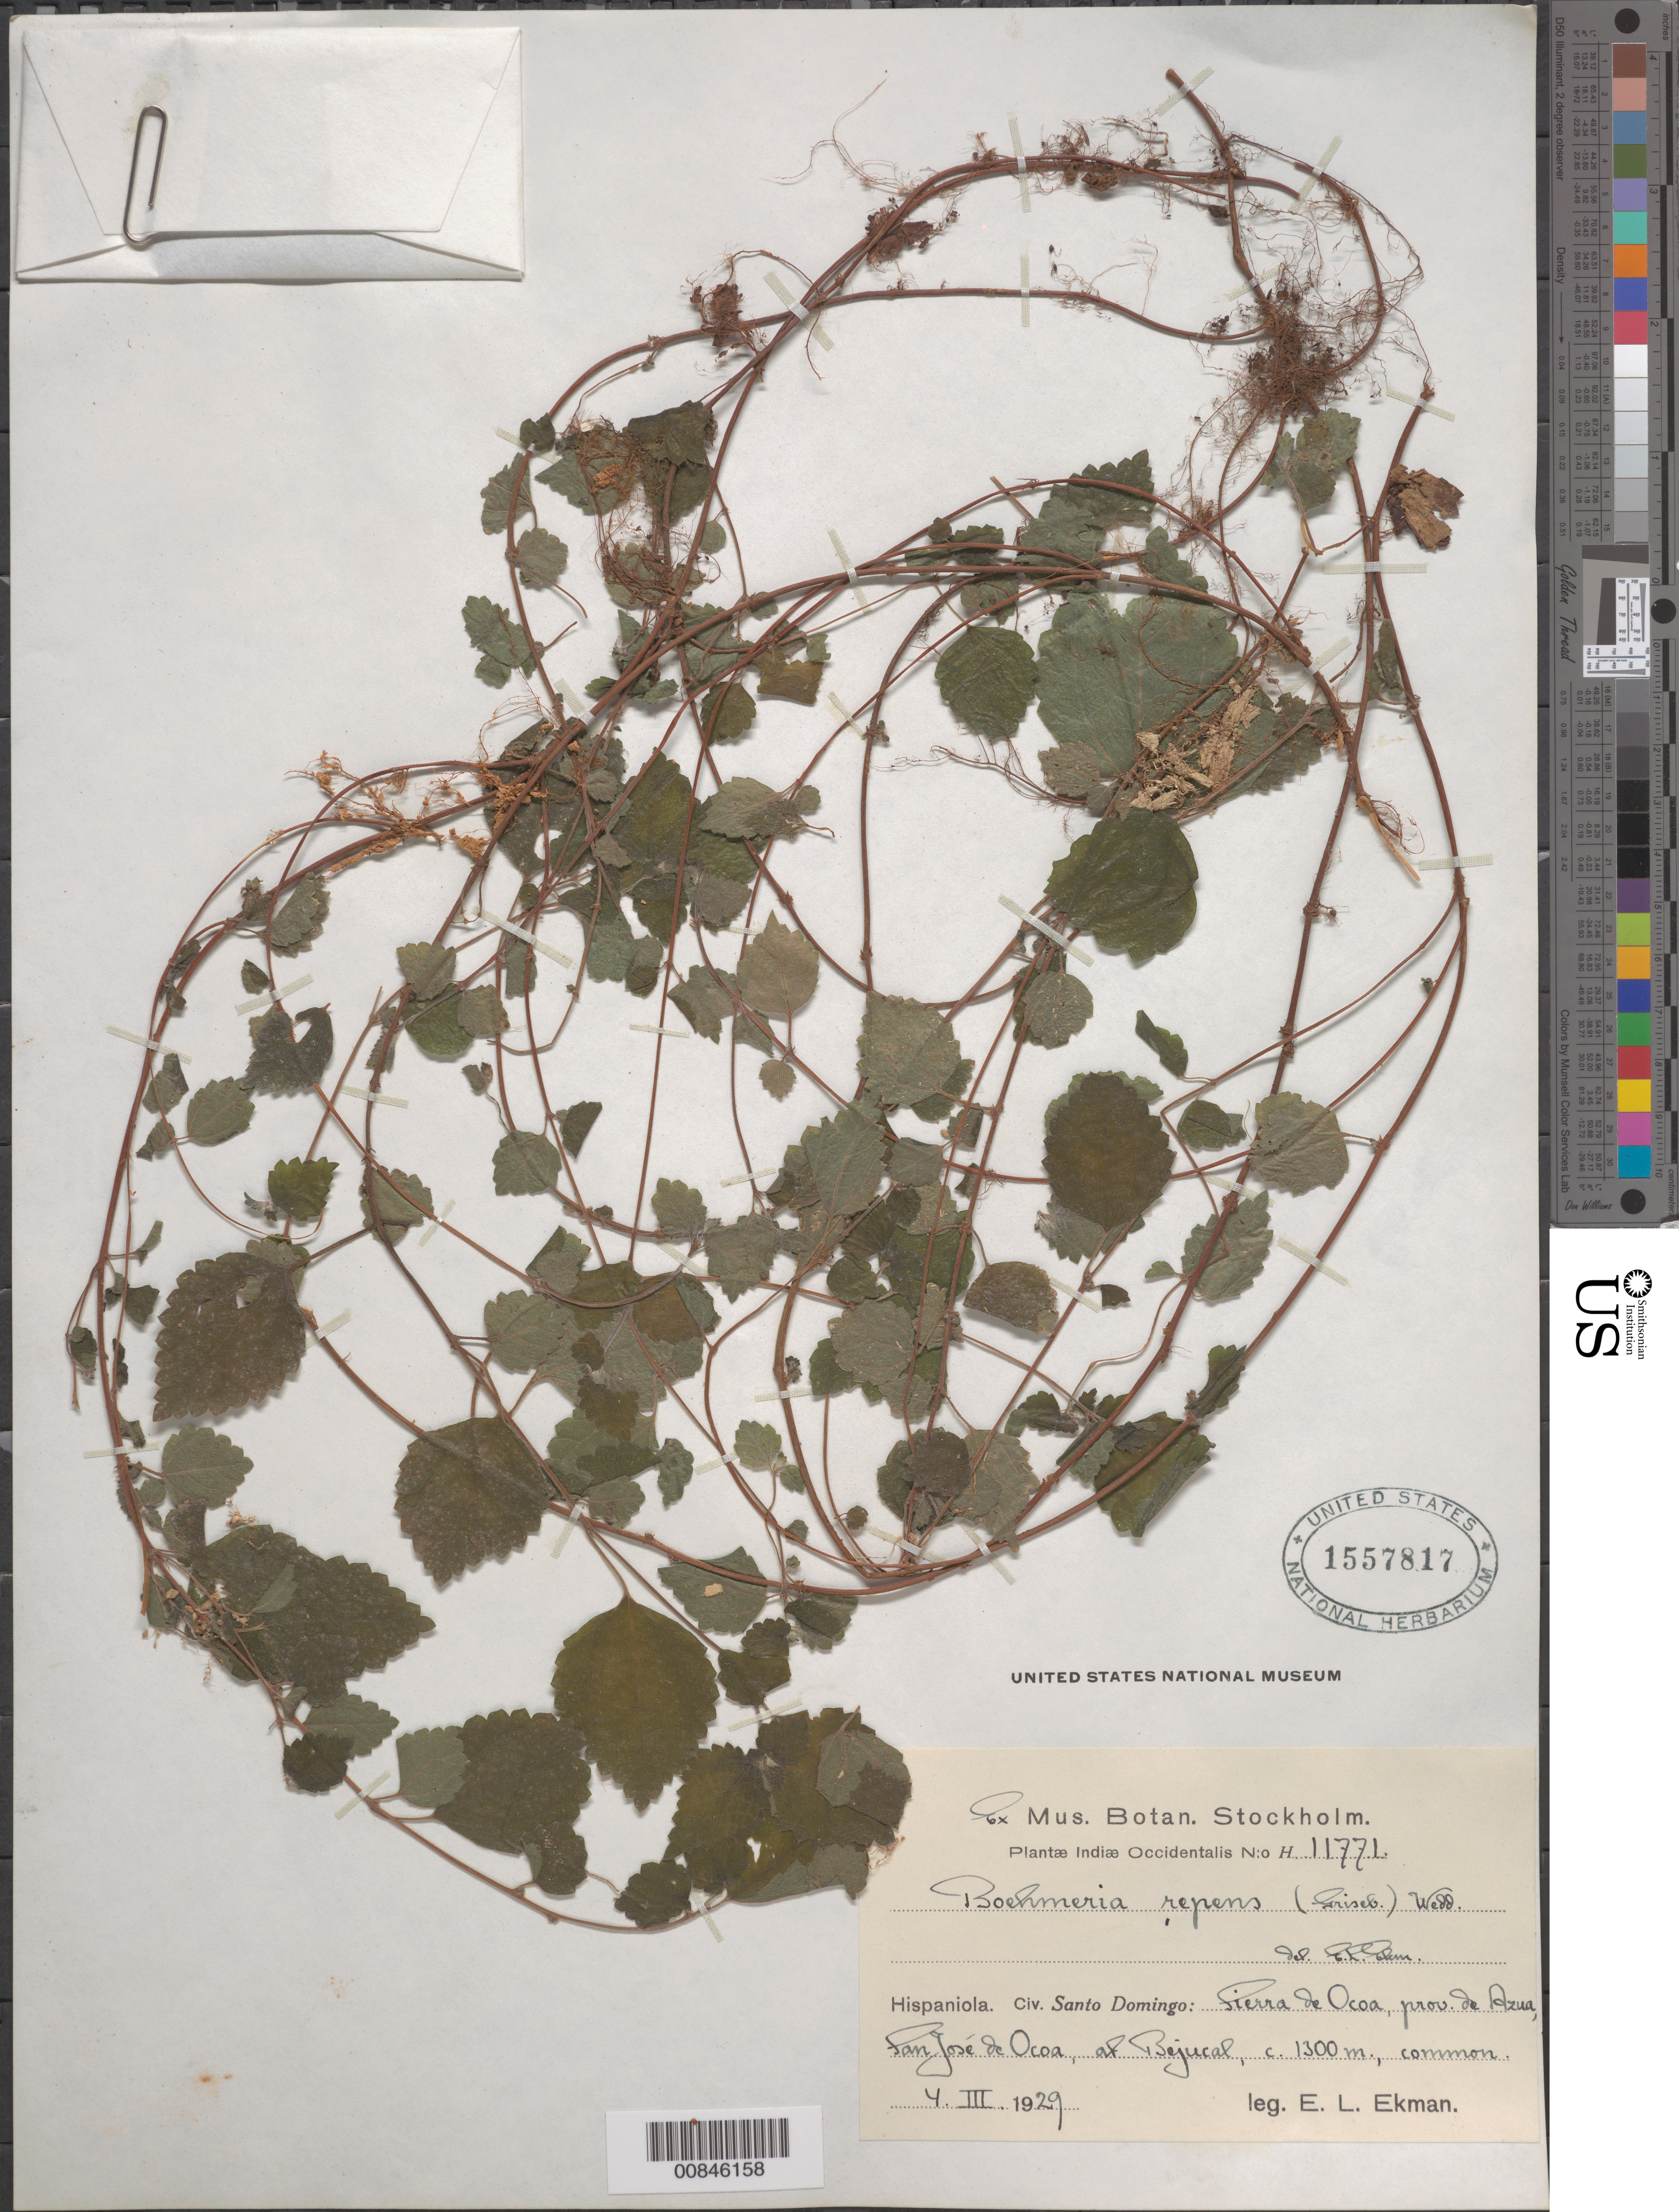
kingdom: Plantae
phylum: Tracheophyta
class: Magnoliopsida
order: Rosales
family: Urticaceae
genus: Boehmeria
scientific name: Boehmeria repens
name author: (Griseb.) Wedd.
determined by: Ekman, E. L.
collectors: E. L. Ekman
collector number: H 11771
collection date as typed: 04 Mar 1929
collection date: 1929-03-04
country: Dominican Republic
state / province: Azua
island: Hispaniola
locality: Sierra de Ocoa, San José de Ocoa, at Bejucal.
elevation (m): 1300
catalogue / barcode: US 1557817